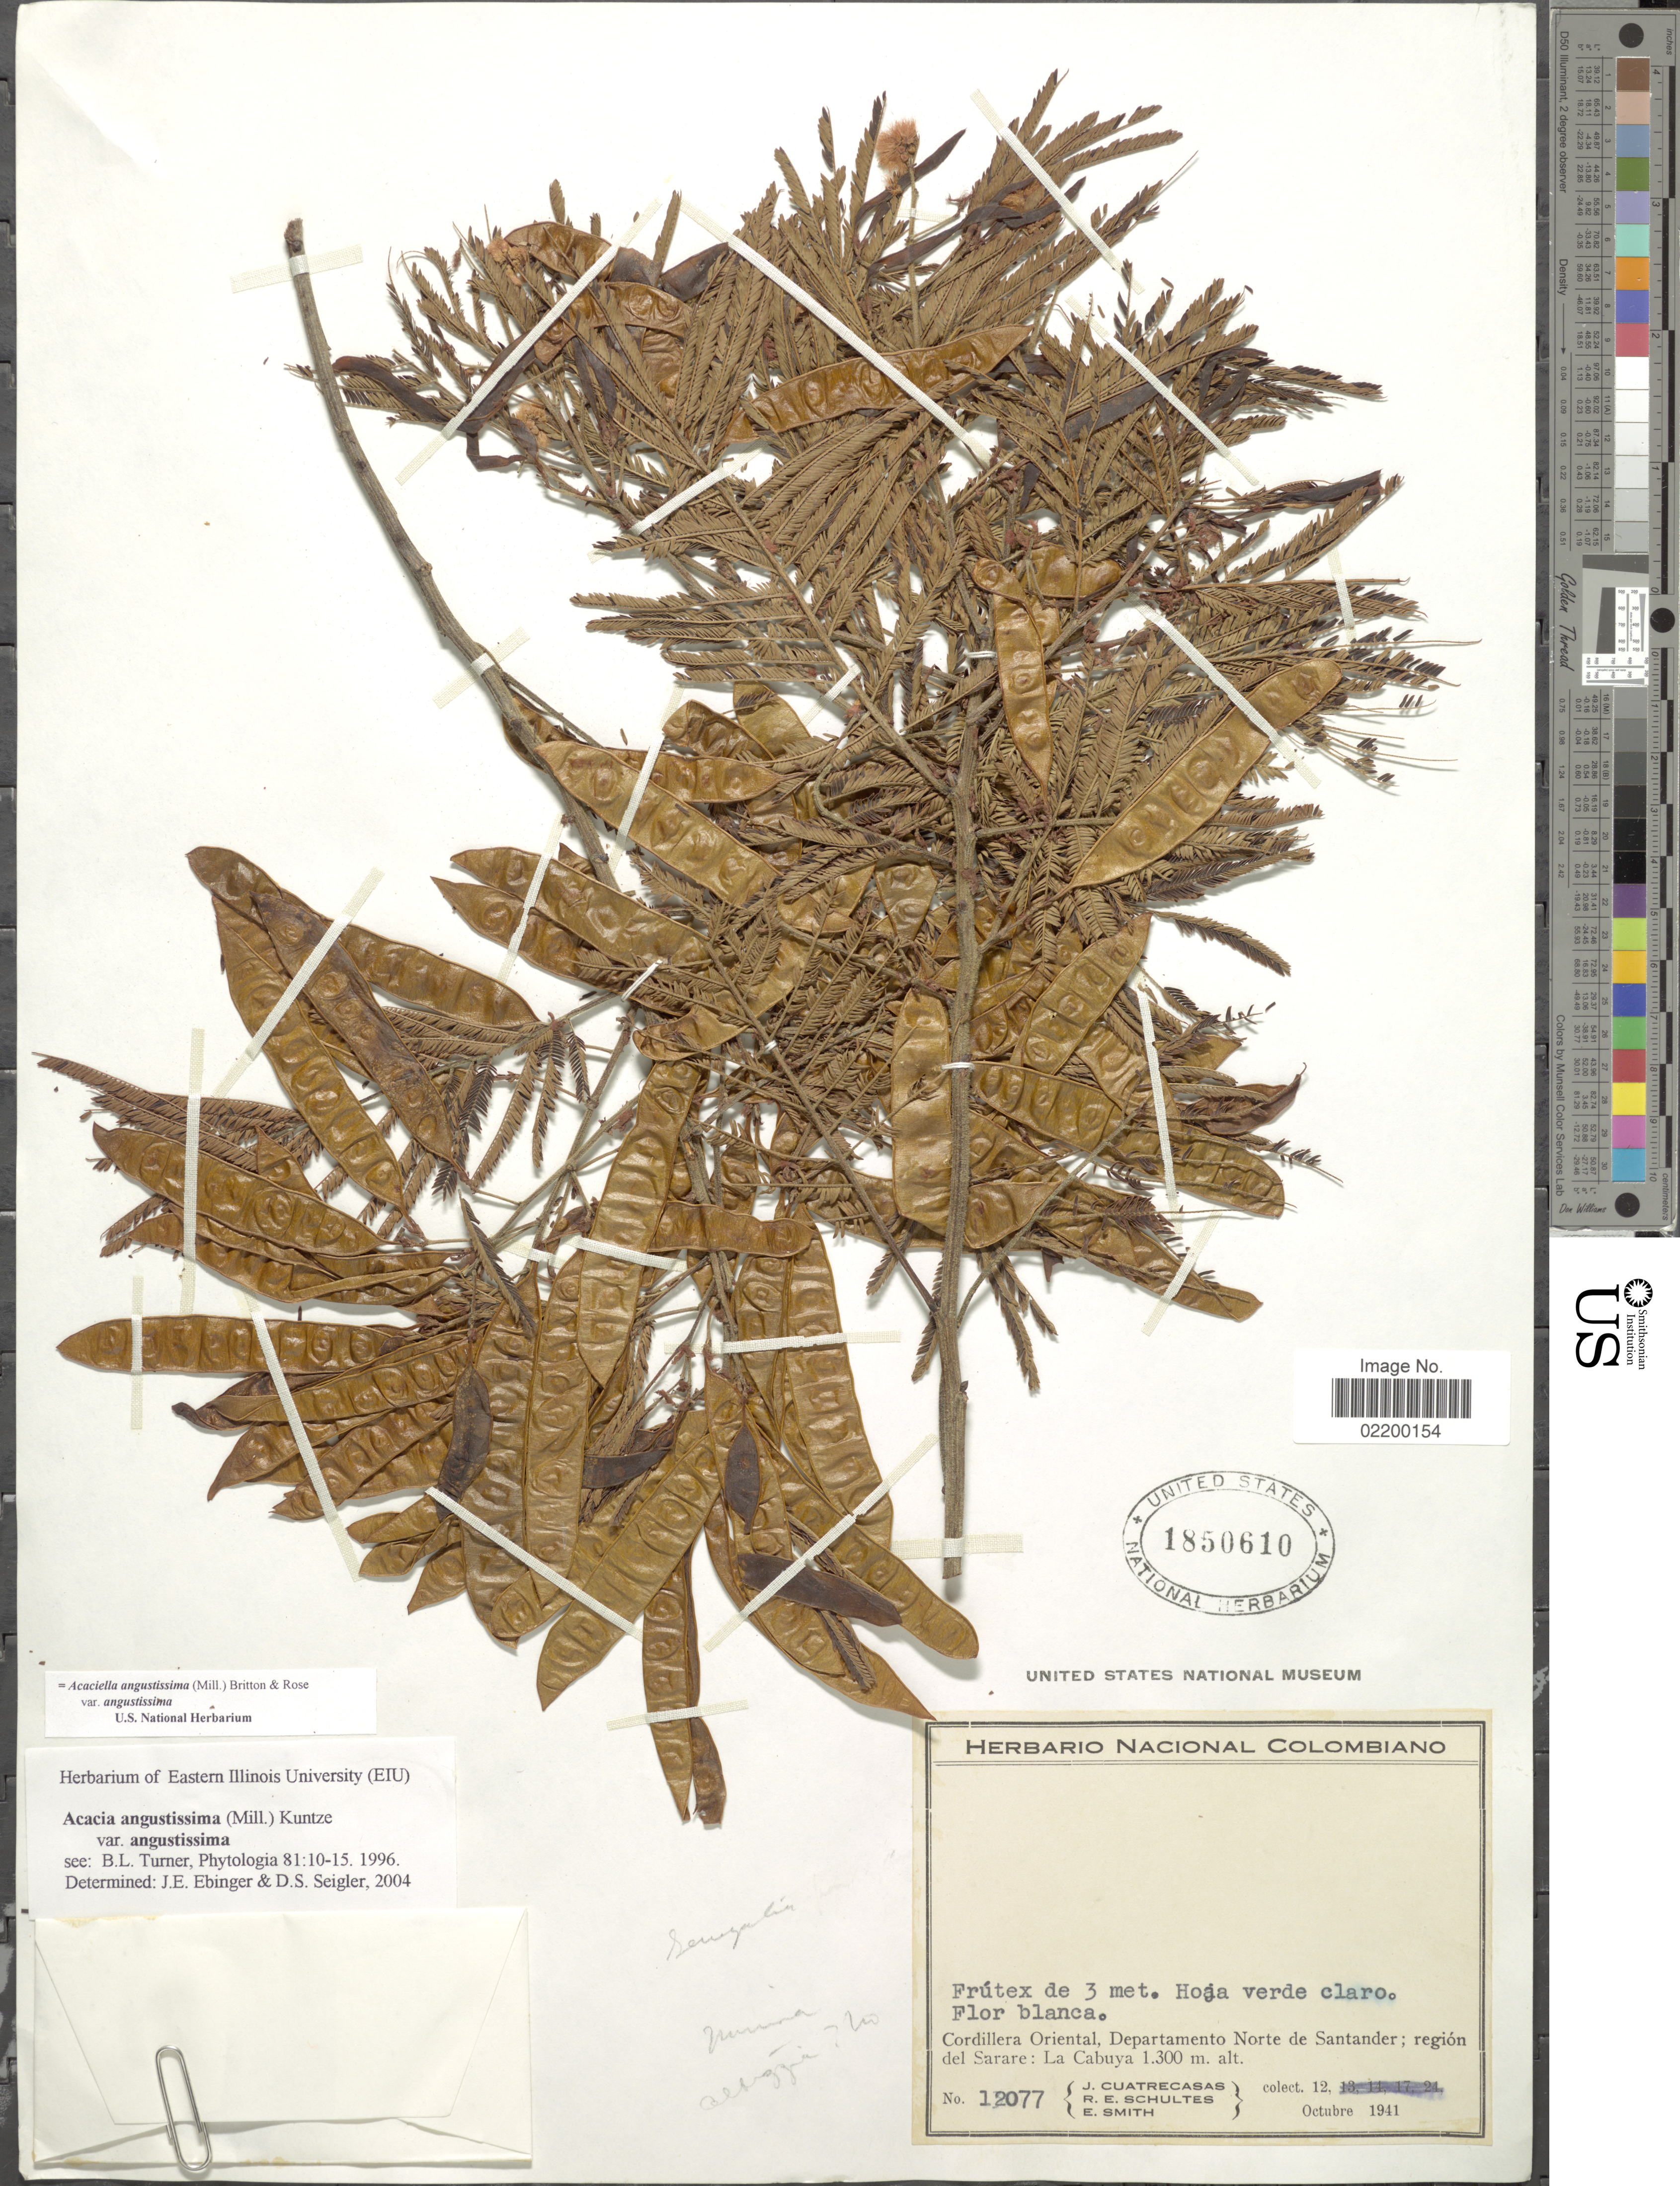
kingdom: Plantae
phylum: Tracheophyta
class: Magnoliopsida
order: Fabales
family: Fabaceae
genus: Acaciella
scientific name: Acaciella angustissima var. angustissima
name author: (Mill.) Britton & Rose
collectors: J. Cuatrecasas, R. E. Schultes & E. Smith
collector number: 12077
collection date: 1941-10-12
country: Colombia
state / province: Norte de Santander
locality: Cordillera Oriental, Departamento Norte de Santanderl; region del Sarare: La Cabuya.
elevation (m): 1300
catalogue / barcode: US 1850610